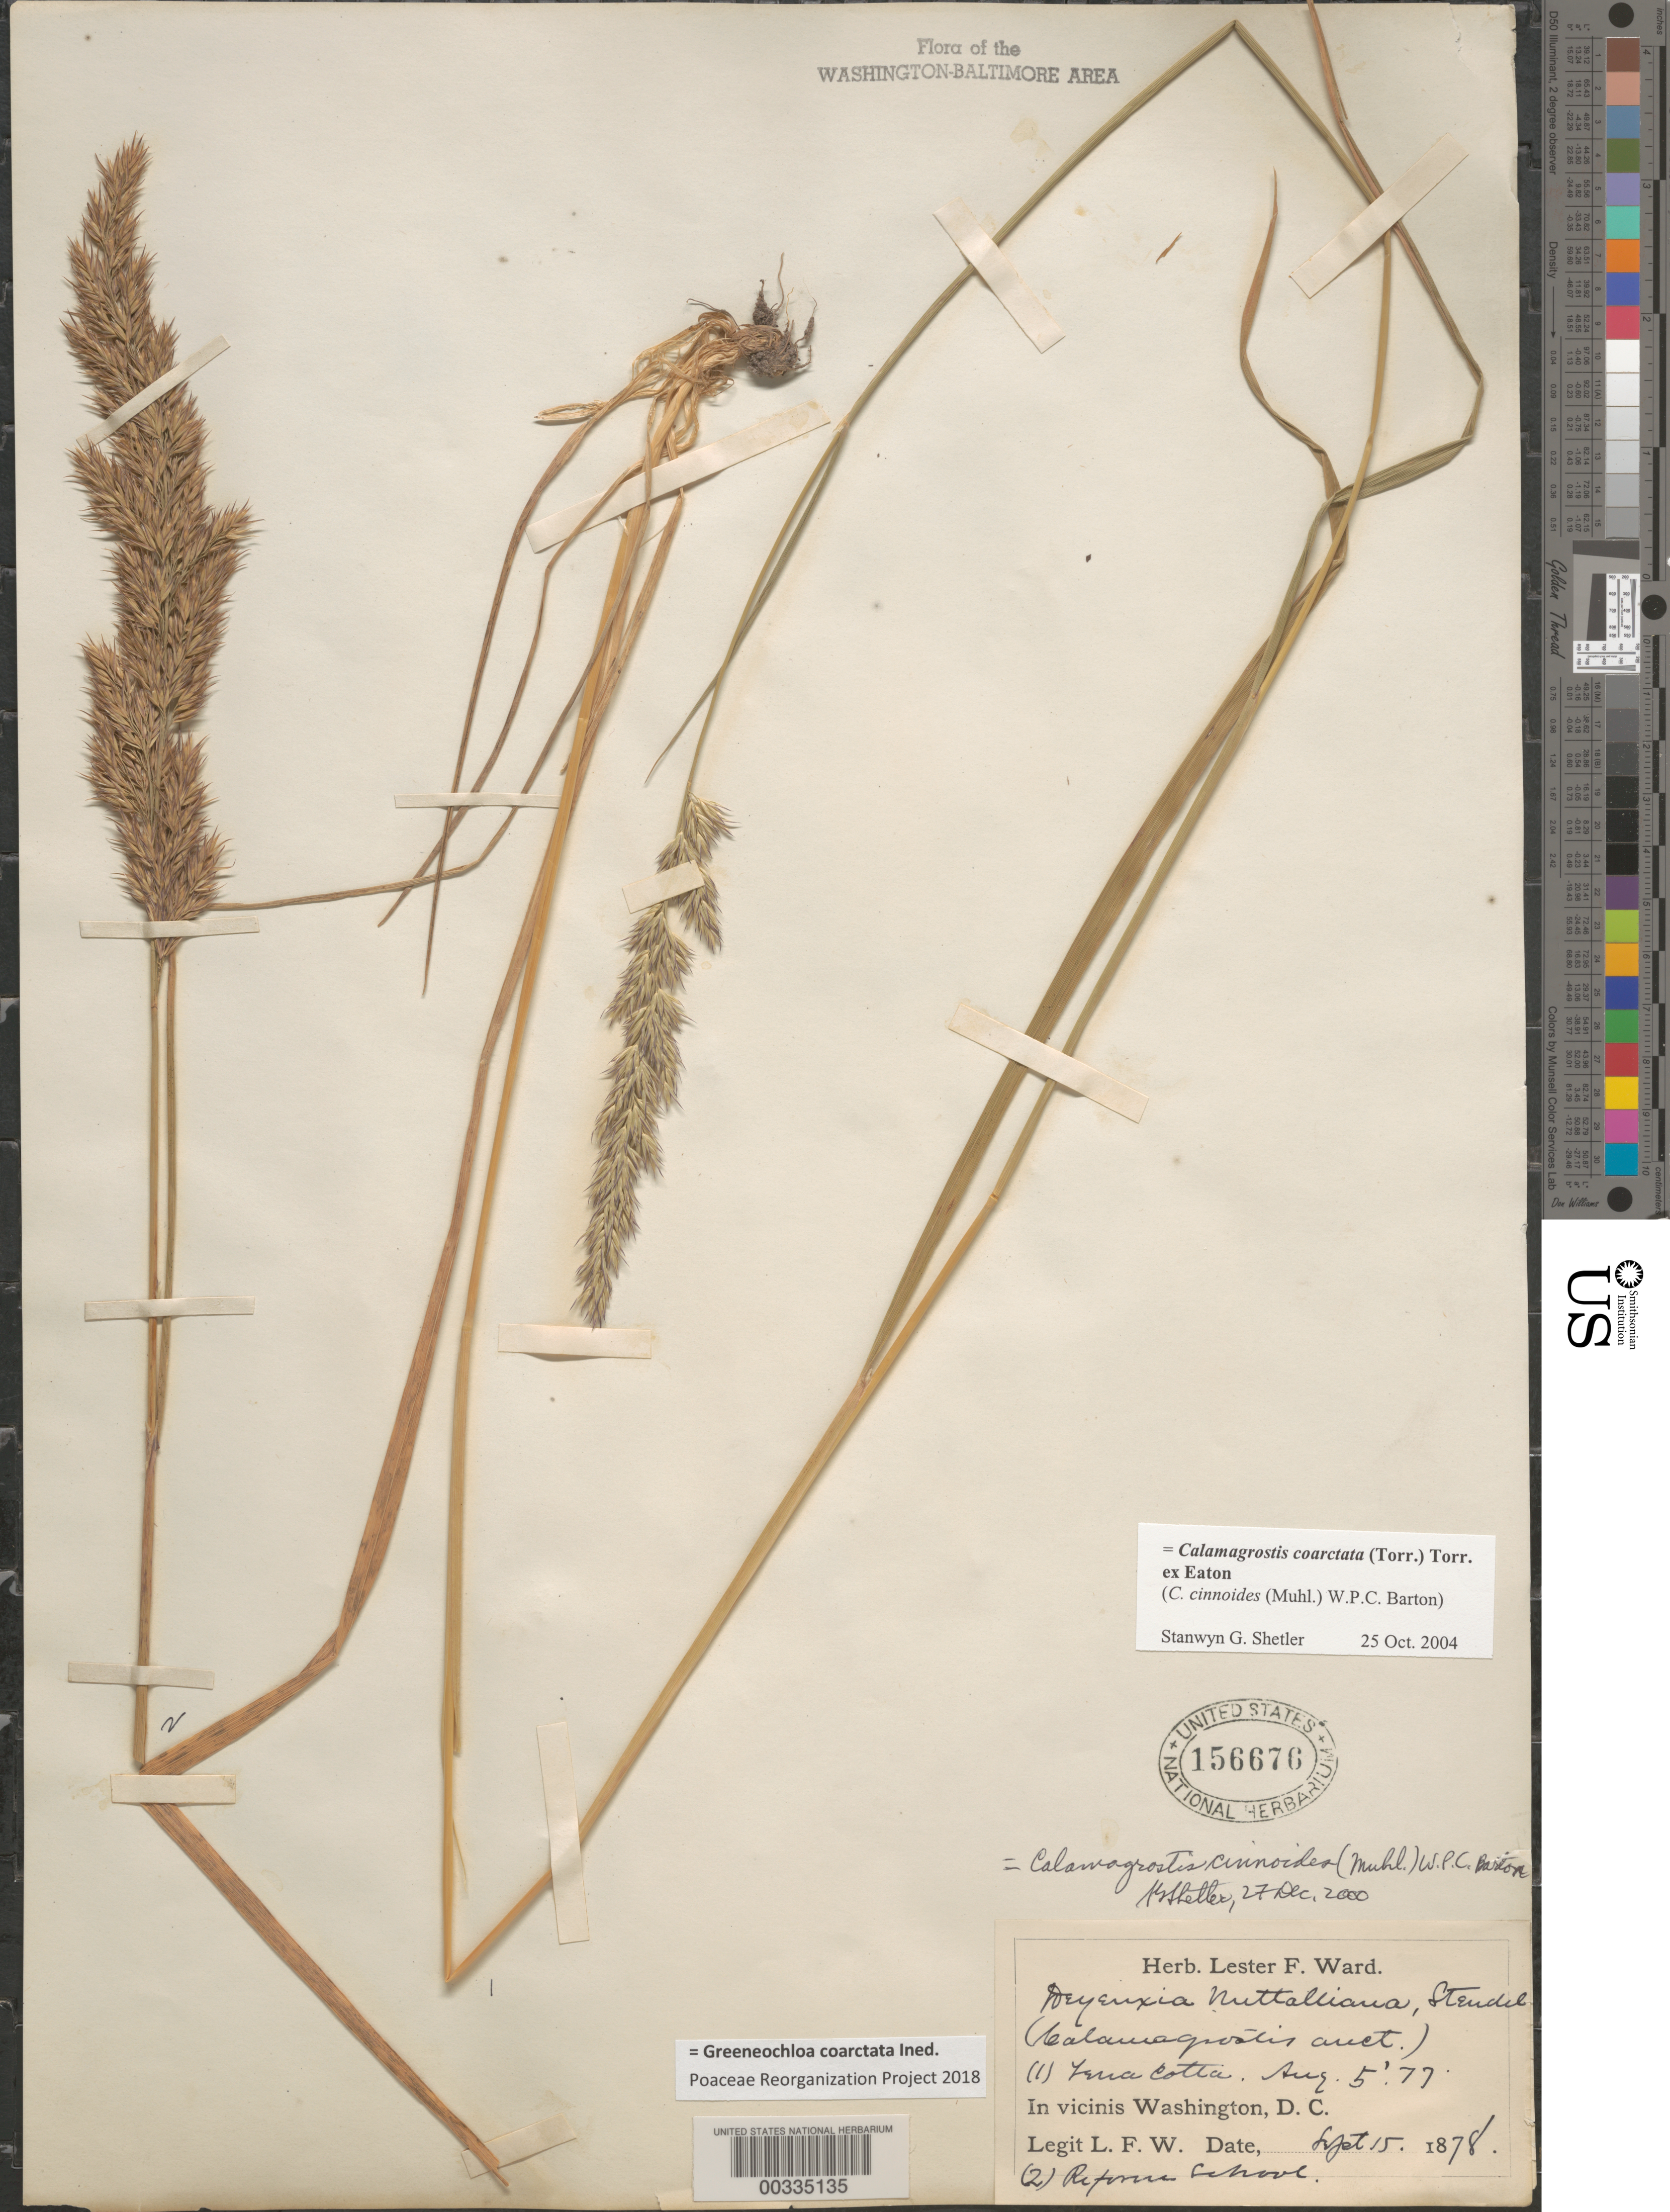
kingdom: Plantae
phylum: Tracheophyta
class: Liliopsida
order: Poales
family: Poaceae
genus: Greeneochloa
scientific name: Greeneochloa coarctata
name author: (Torr. ex Eaton) P.M. Peterson et al.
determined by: Poaceae Reorganization Project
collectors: L. F. Ward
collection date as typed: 05 Aug 1877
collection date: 1877-08-05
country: United States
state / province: District of Columbia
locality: Terra Cotta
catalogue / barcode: US 156676